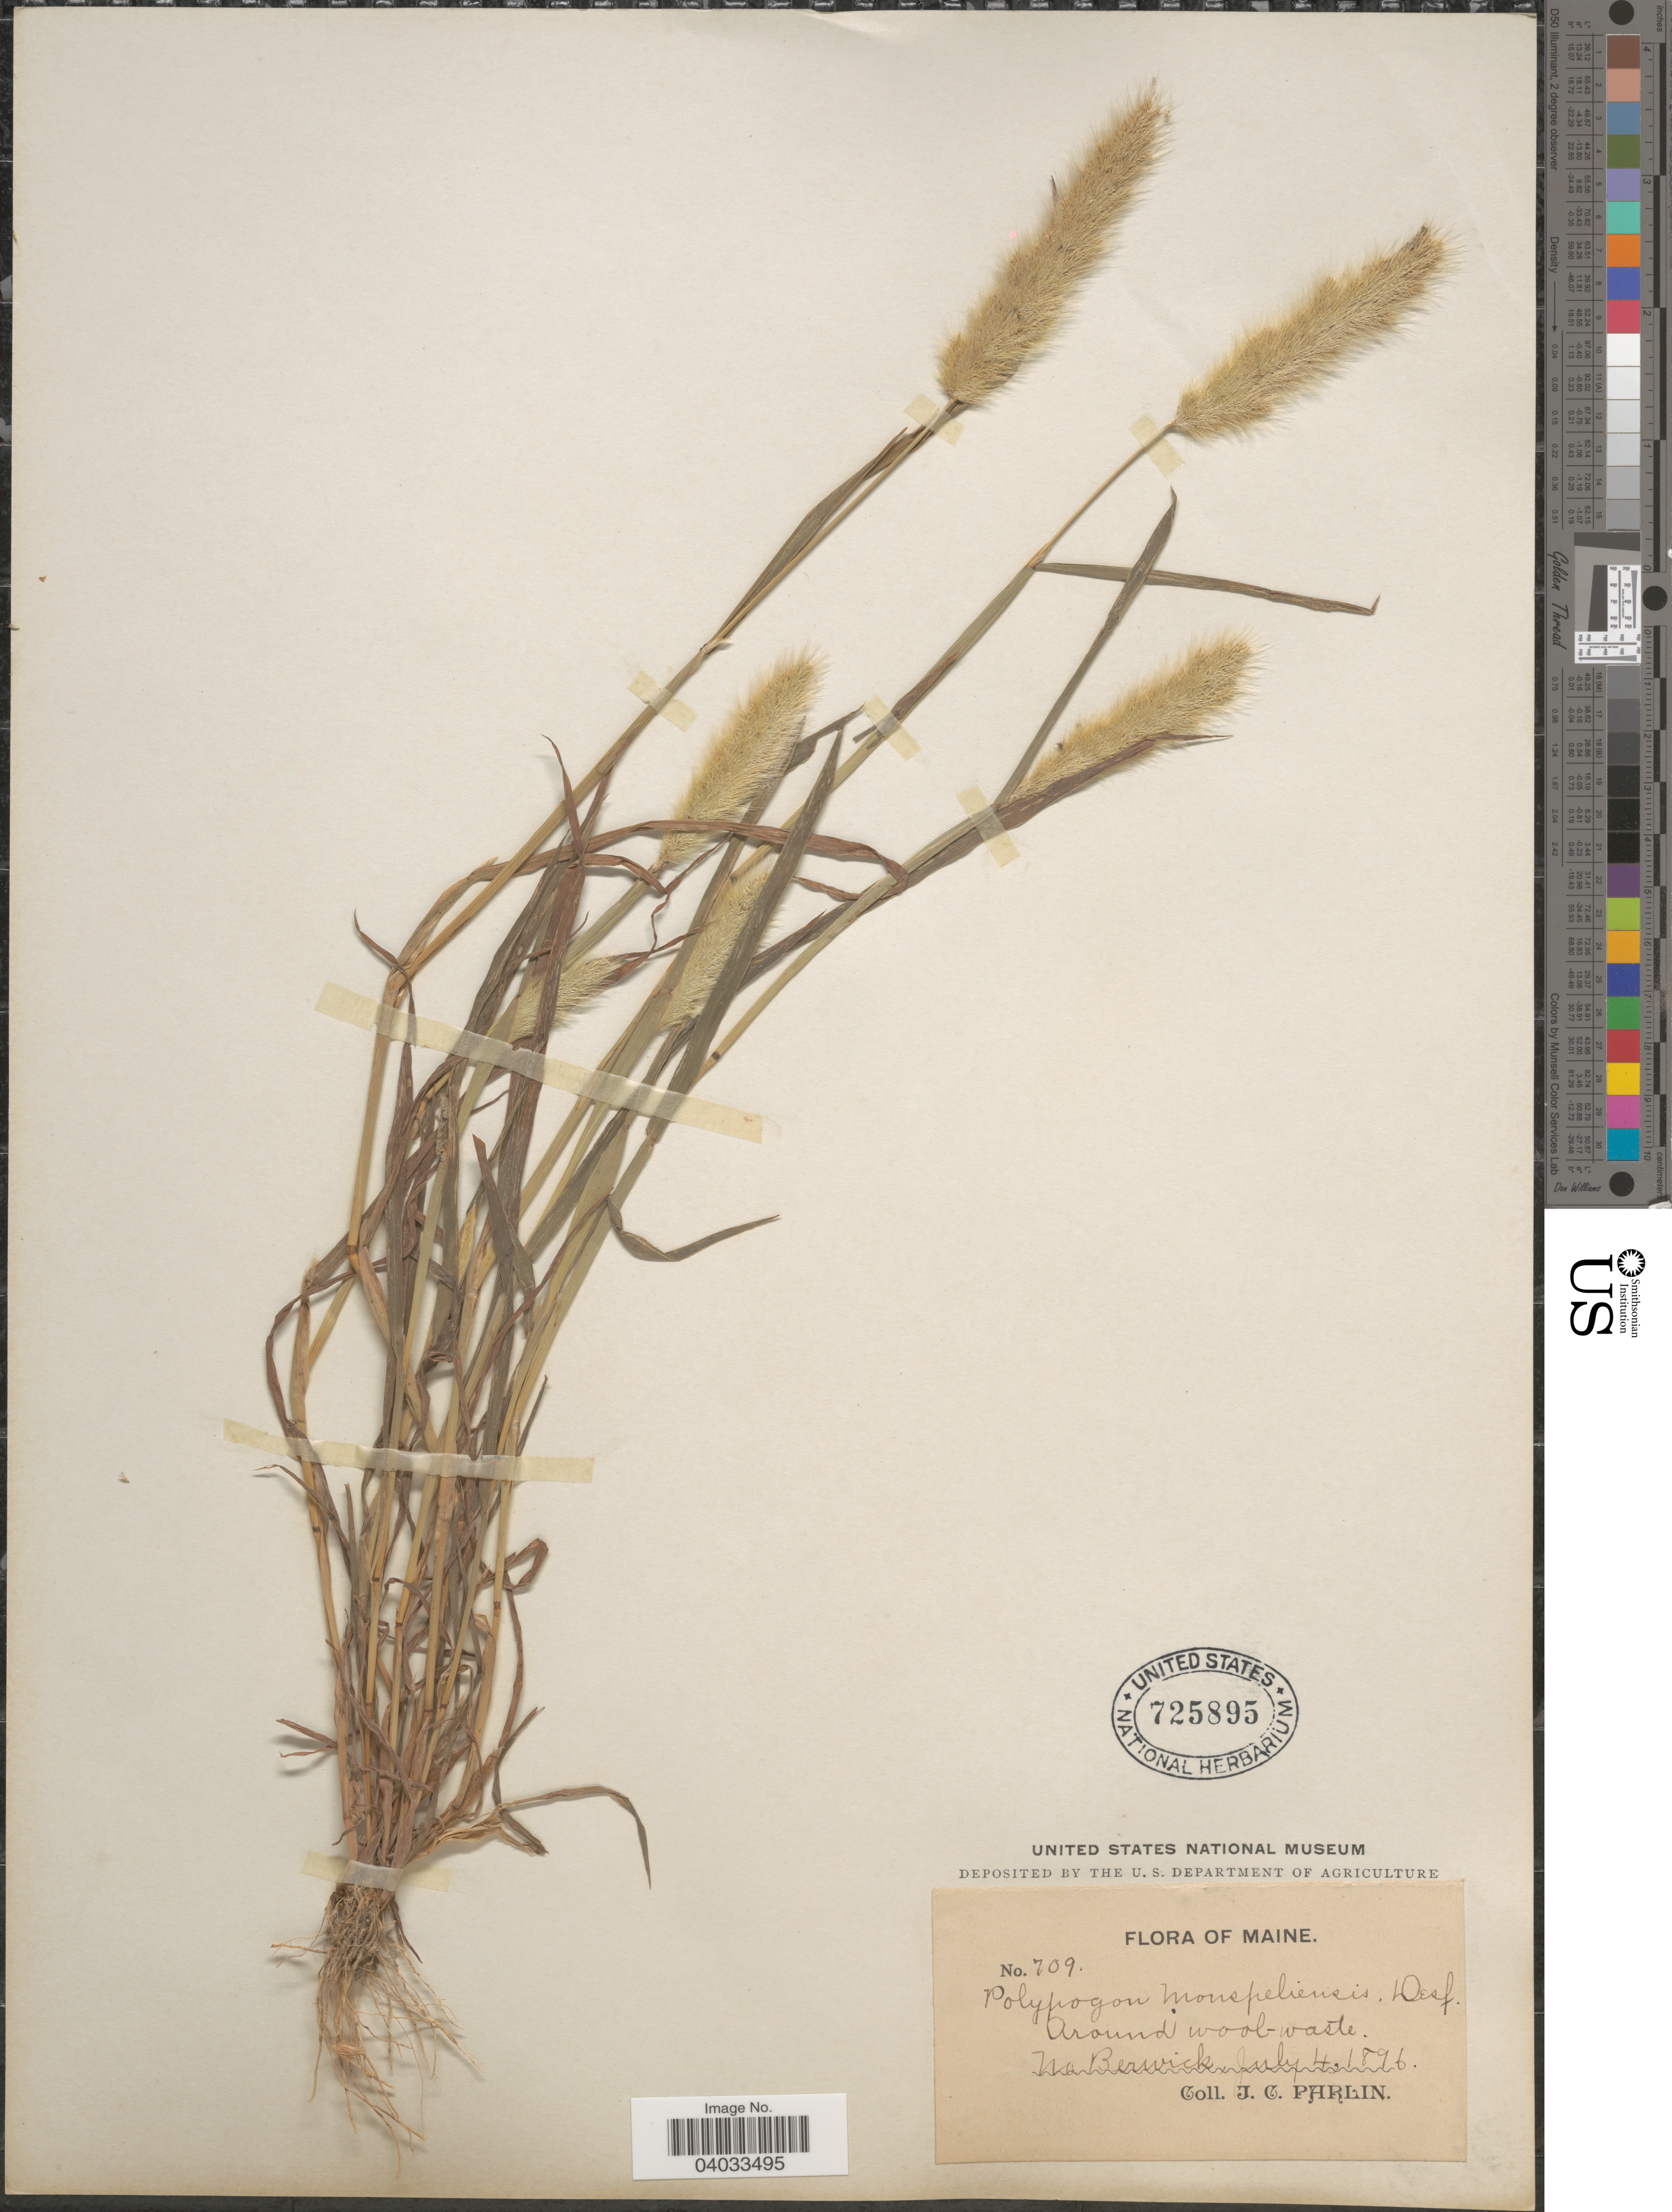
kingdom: Plantae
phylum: Tracheophyta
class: Liliopsida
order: Poales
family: Poaceae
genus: Polypogon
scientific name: Polypogon monspeliensis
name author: (L.) Desf.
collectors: J. Parlin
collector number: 709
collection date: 1896-07-04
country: United States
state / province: Maine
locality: No Berwick.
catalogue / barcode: US 725895